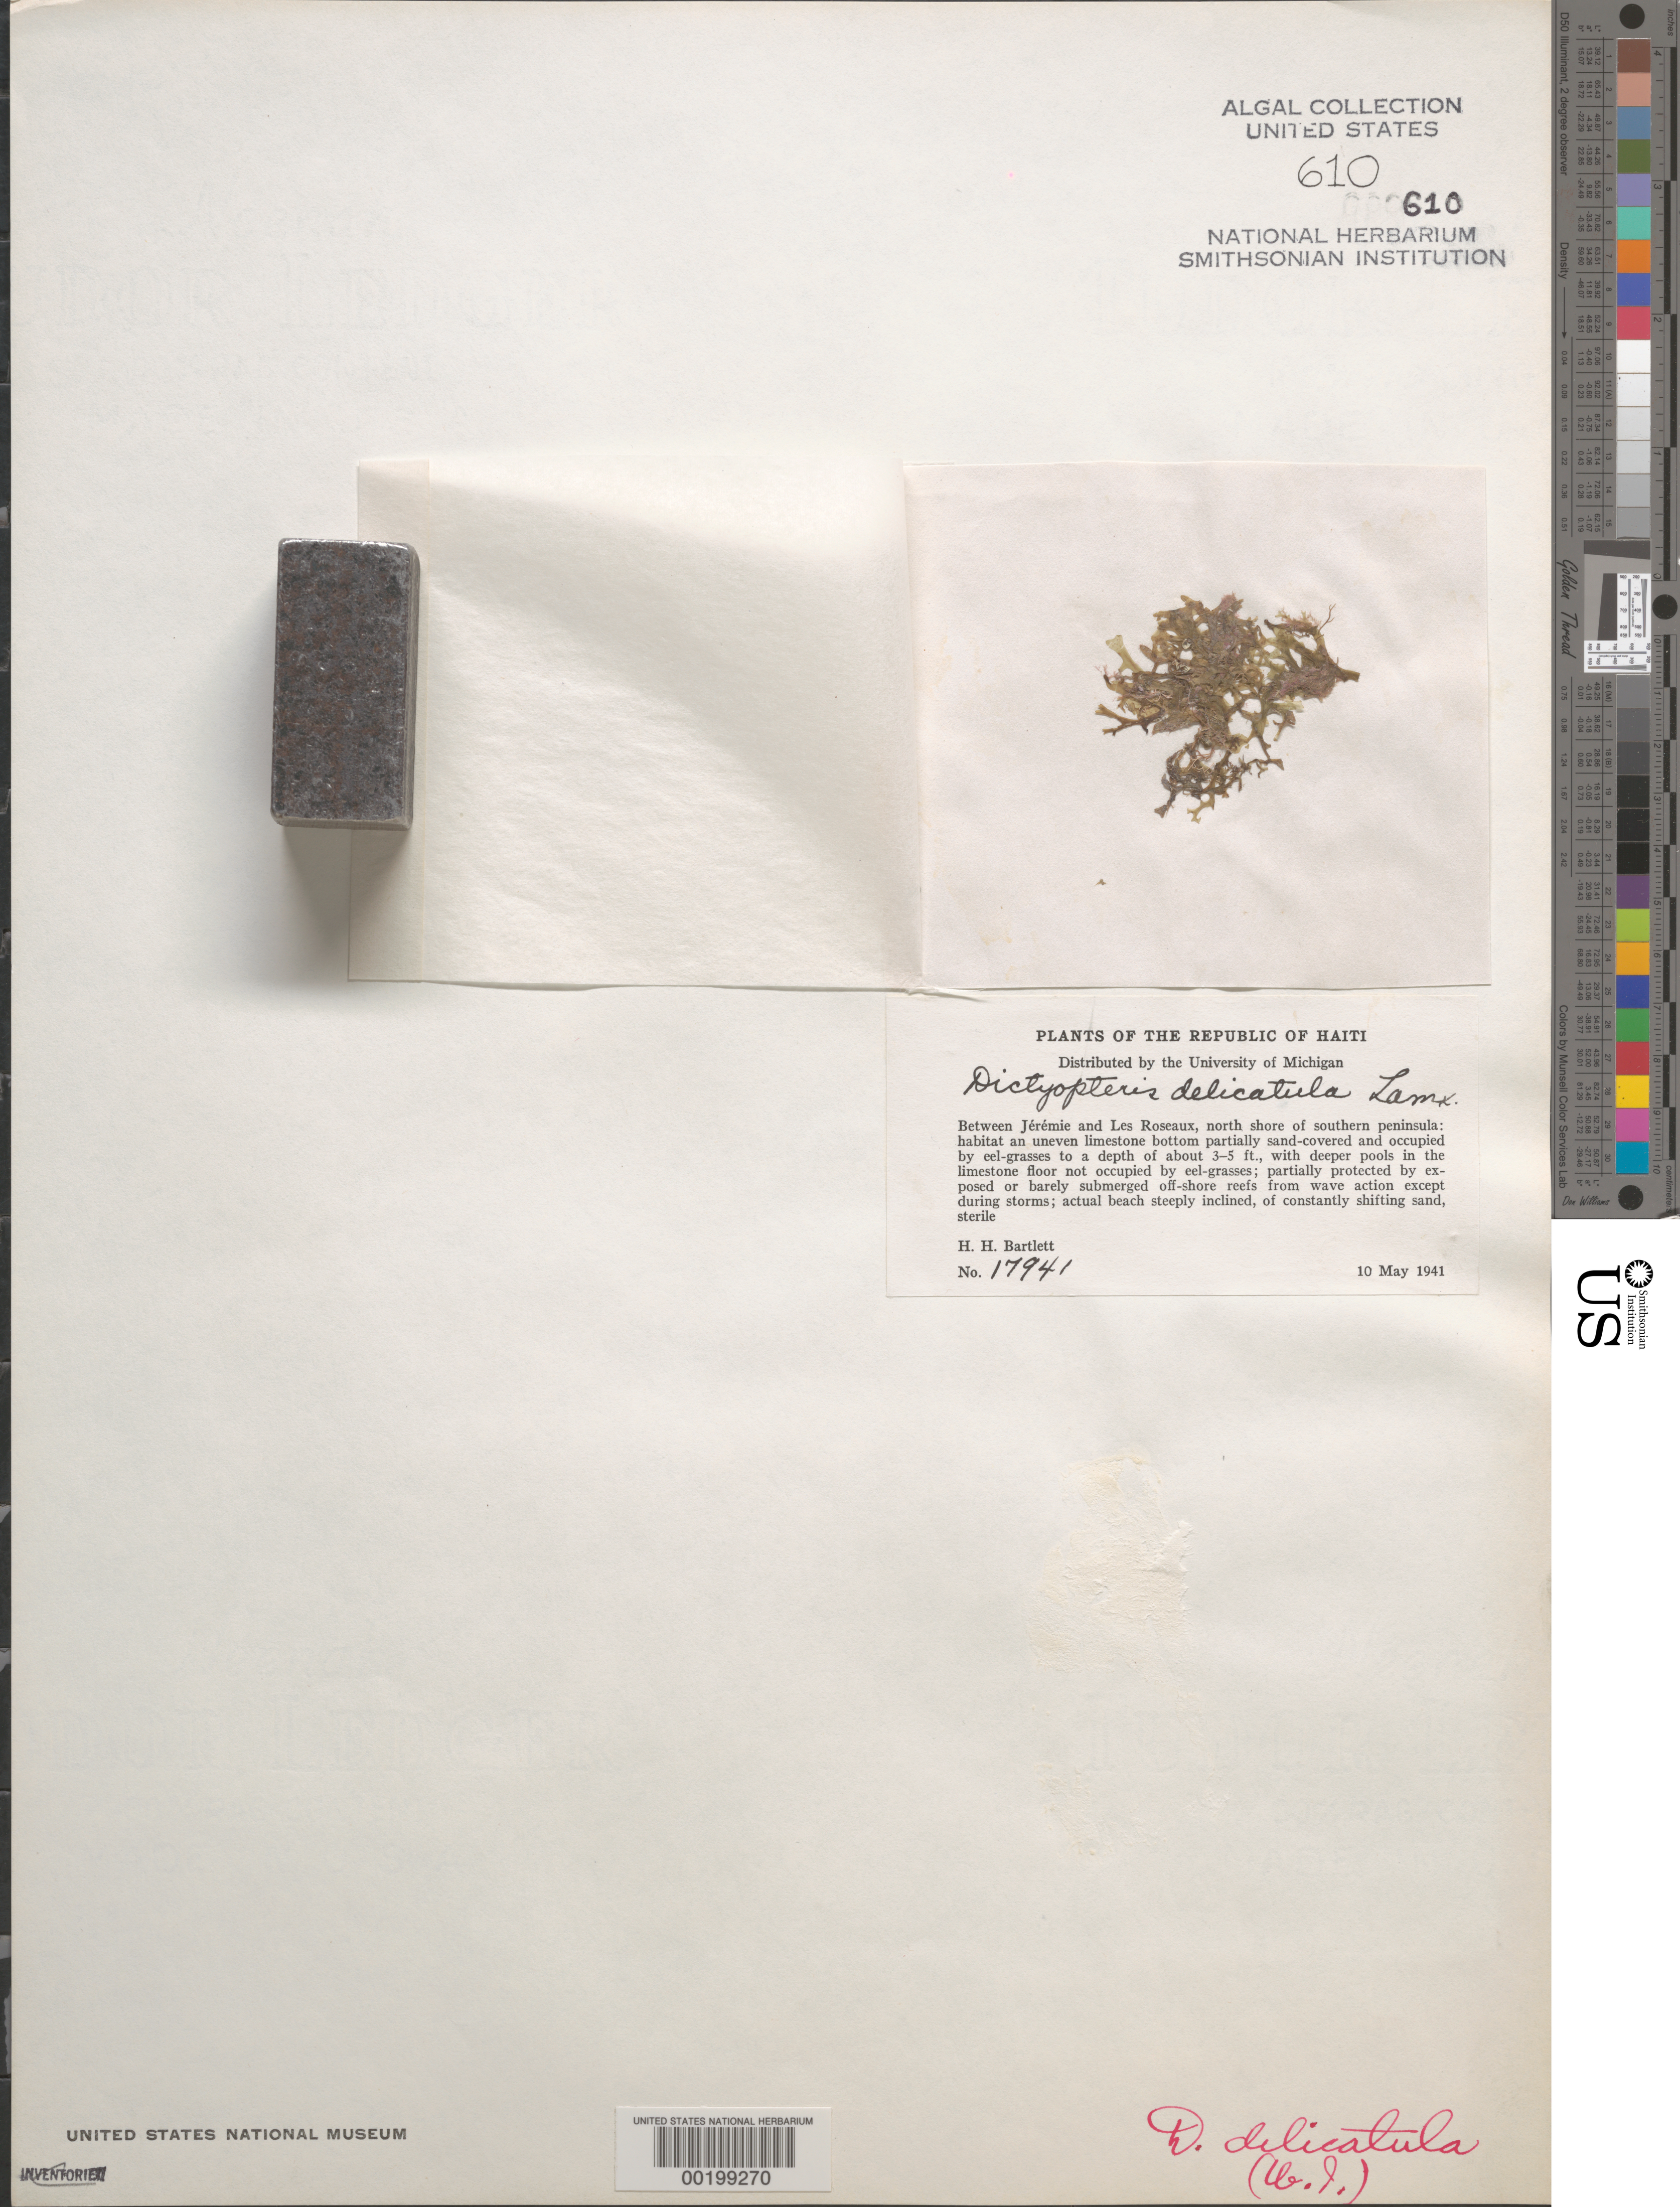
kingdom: Chromista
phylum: Ochrophyta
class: Phaeophyceae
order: Dictyotales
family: Dictyotaceae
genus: Dictyopteris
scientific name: Dictyopteris delicatula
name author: J.V.Lamouroux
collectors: H. H. Bartlett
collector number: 17941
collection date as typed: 10 May 1941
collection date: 1941-05-10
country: Haiti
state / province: Sud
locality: Between Jeremie and Les Roseaux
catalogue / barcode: US 610